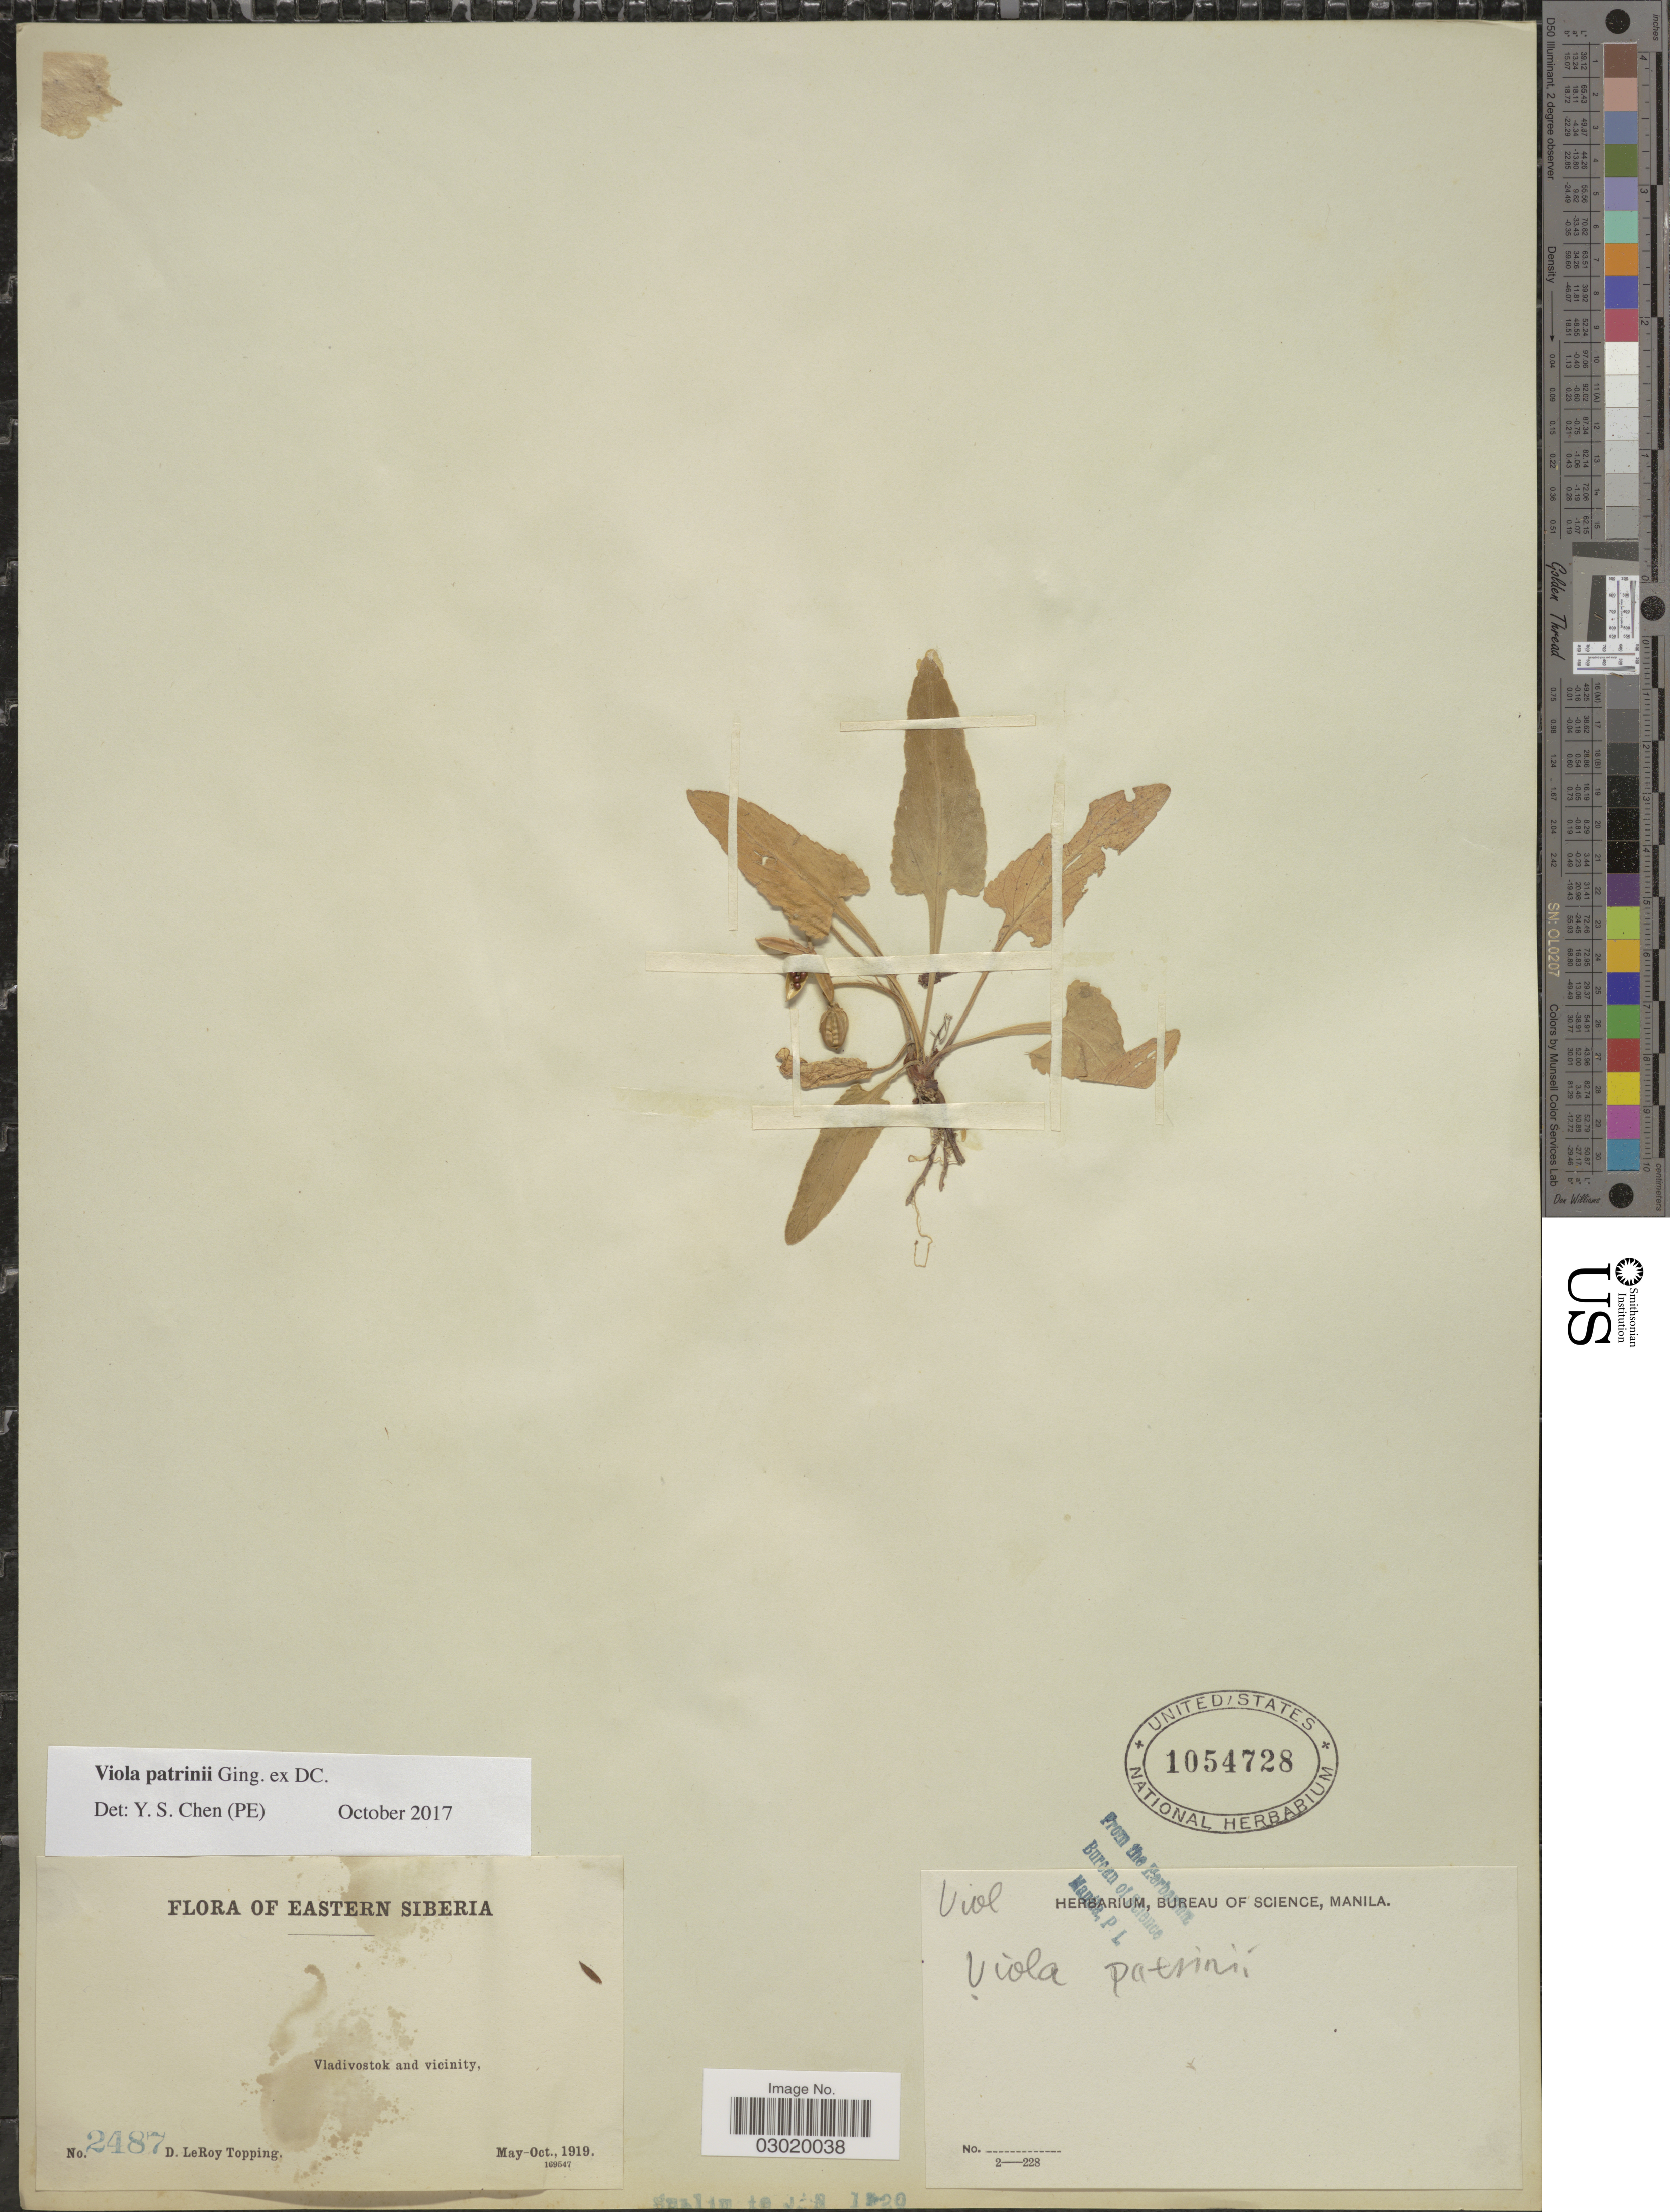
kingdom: Plantae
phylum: Tracheophyta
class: Magnoliopsida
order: Malpighiales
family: Violaceae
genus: Viola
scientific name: Viola patrinii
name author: DC.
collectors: D. L. Topping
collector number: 2487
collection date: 1919-05/1919-10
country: Russian Federation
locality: Eastern Siberia. Vladivostok and vicinity.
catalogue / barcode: US 1054728